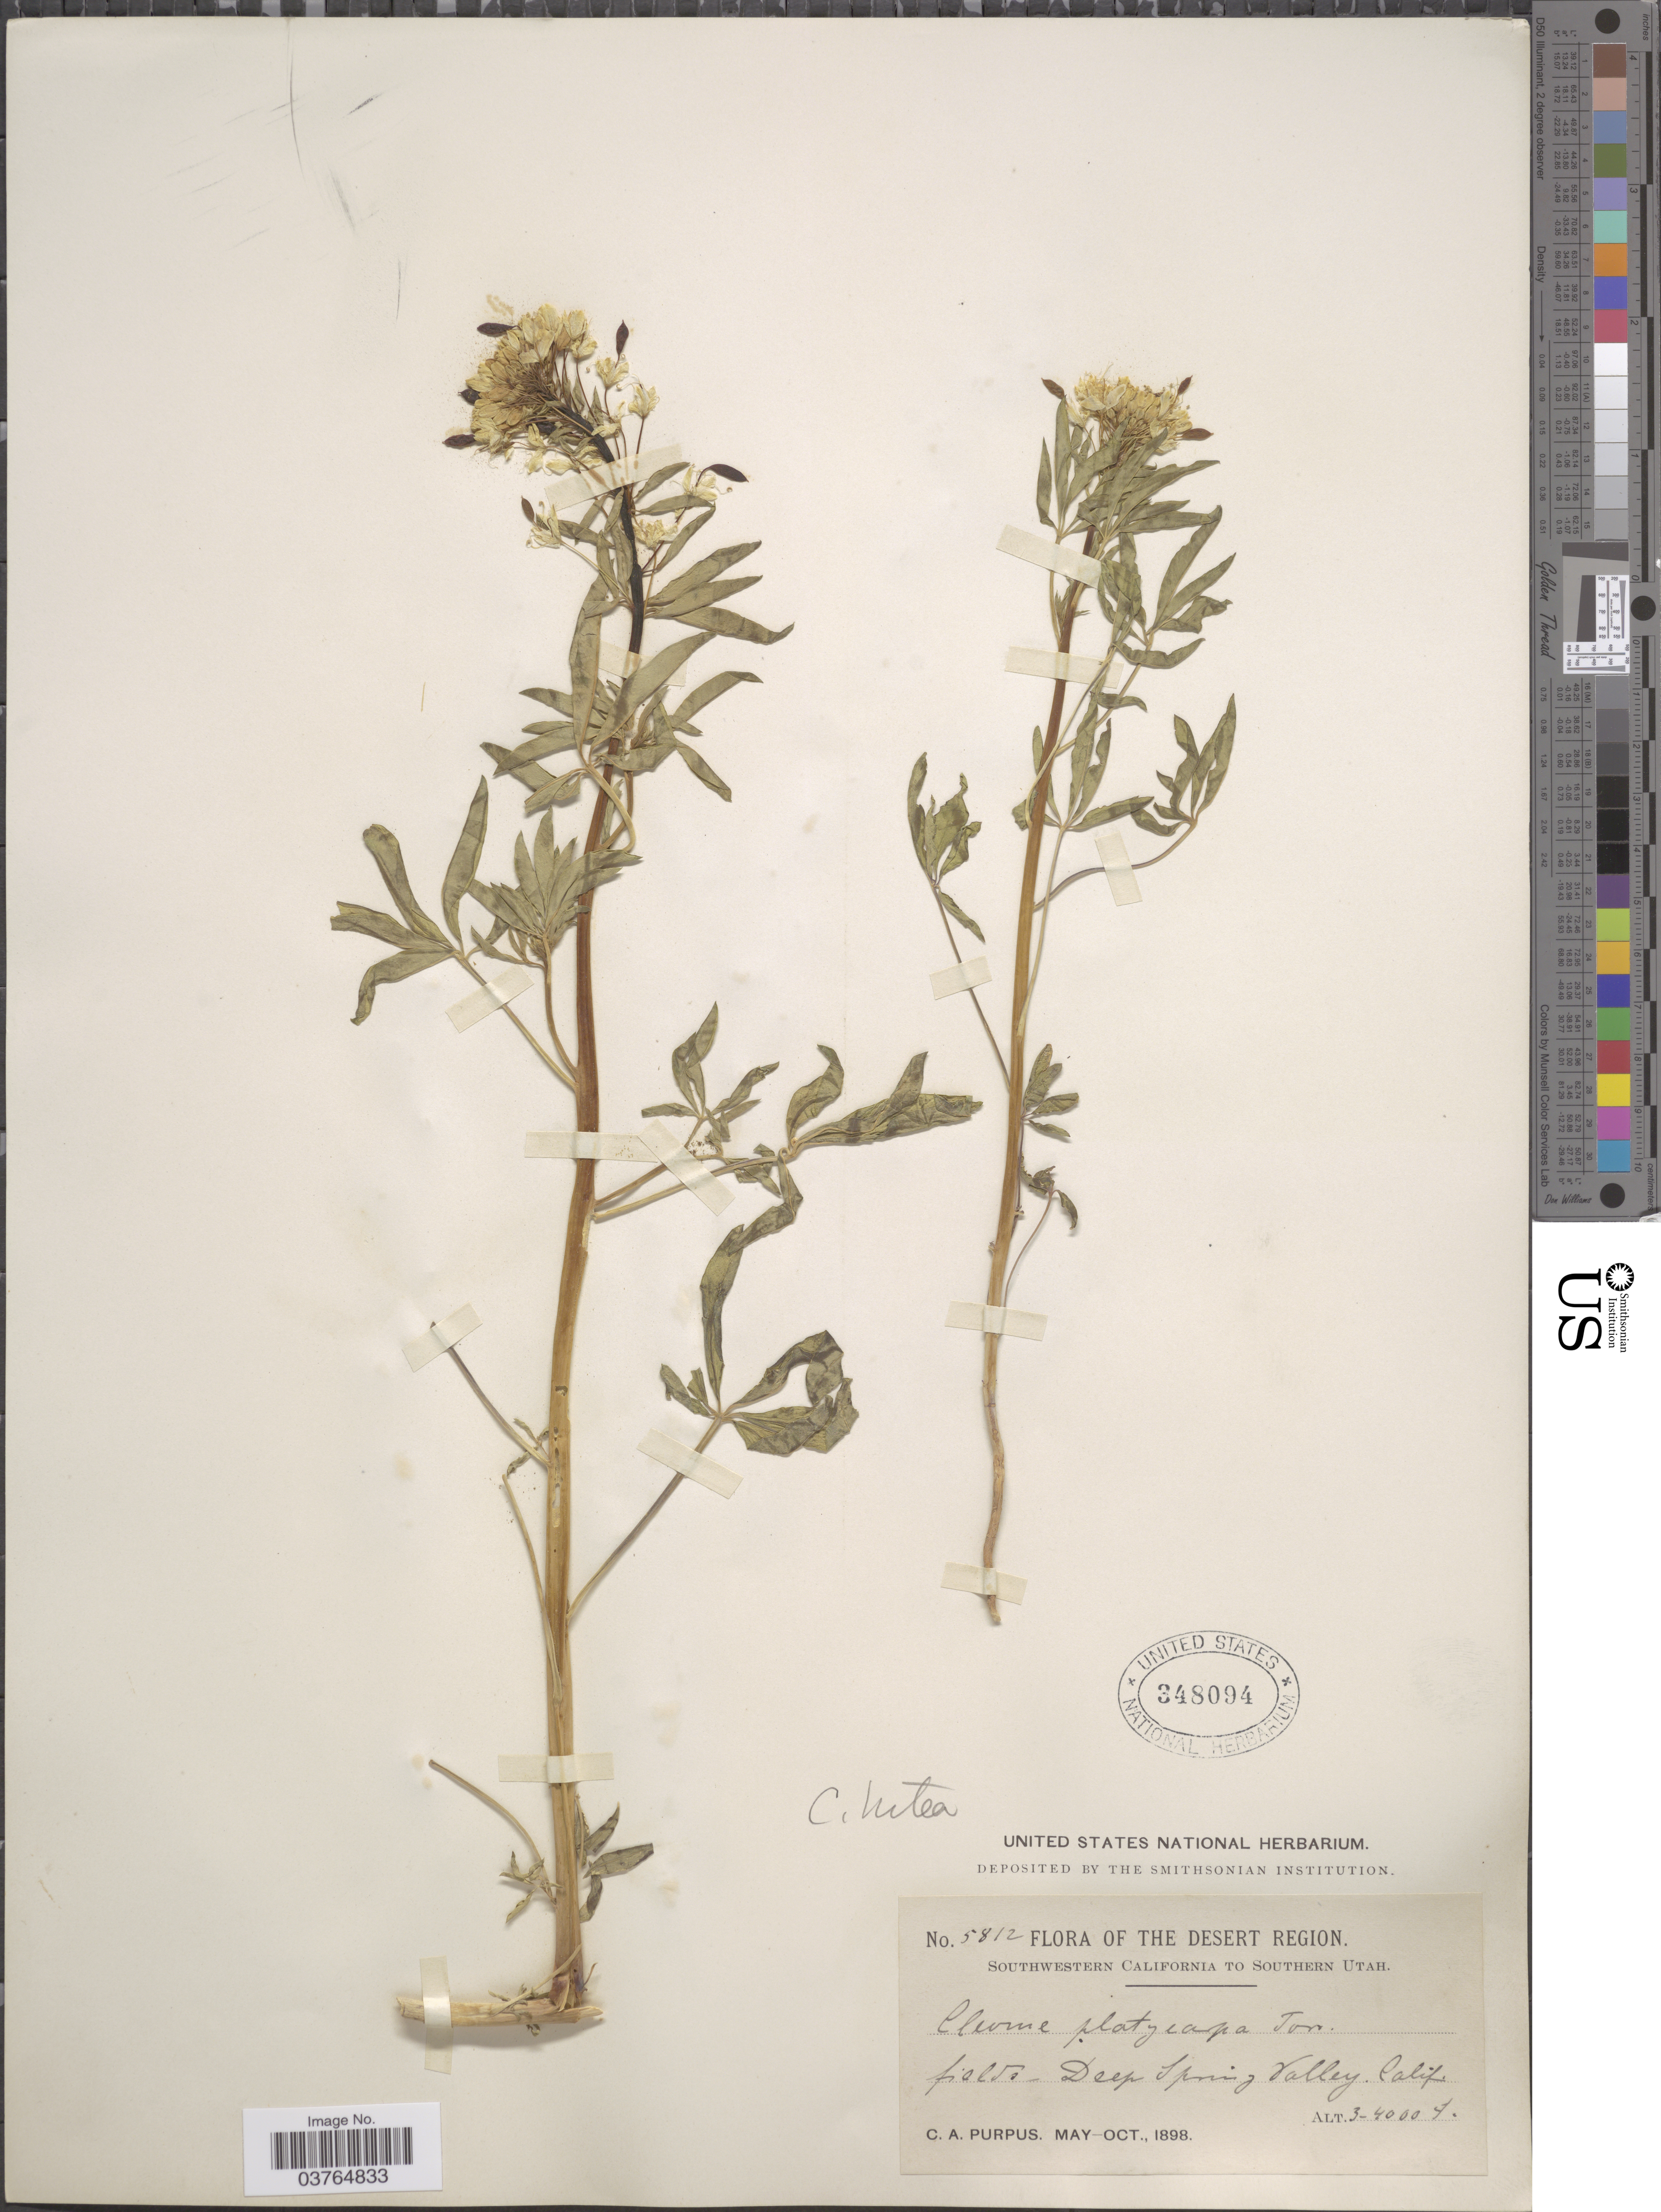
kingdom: Plantae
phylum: Tracheophyta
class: Magnoliopsida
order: Brassicales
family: Cleomaceae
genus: Cleomella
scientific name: Cleomella lutea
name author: (Hook.) Roalson & J.C. Hall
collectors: C. A. Purpus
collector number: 5812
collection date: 1898-05/1898-10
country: United States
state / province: California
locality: The Desert Region. Southwestern California. Deep Spring Valley.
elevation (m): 914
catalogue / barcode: US 348094